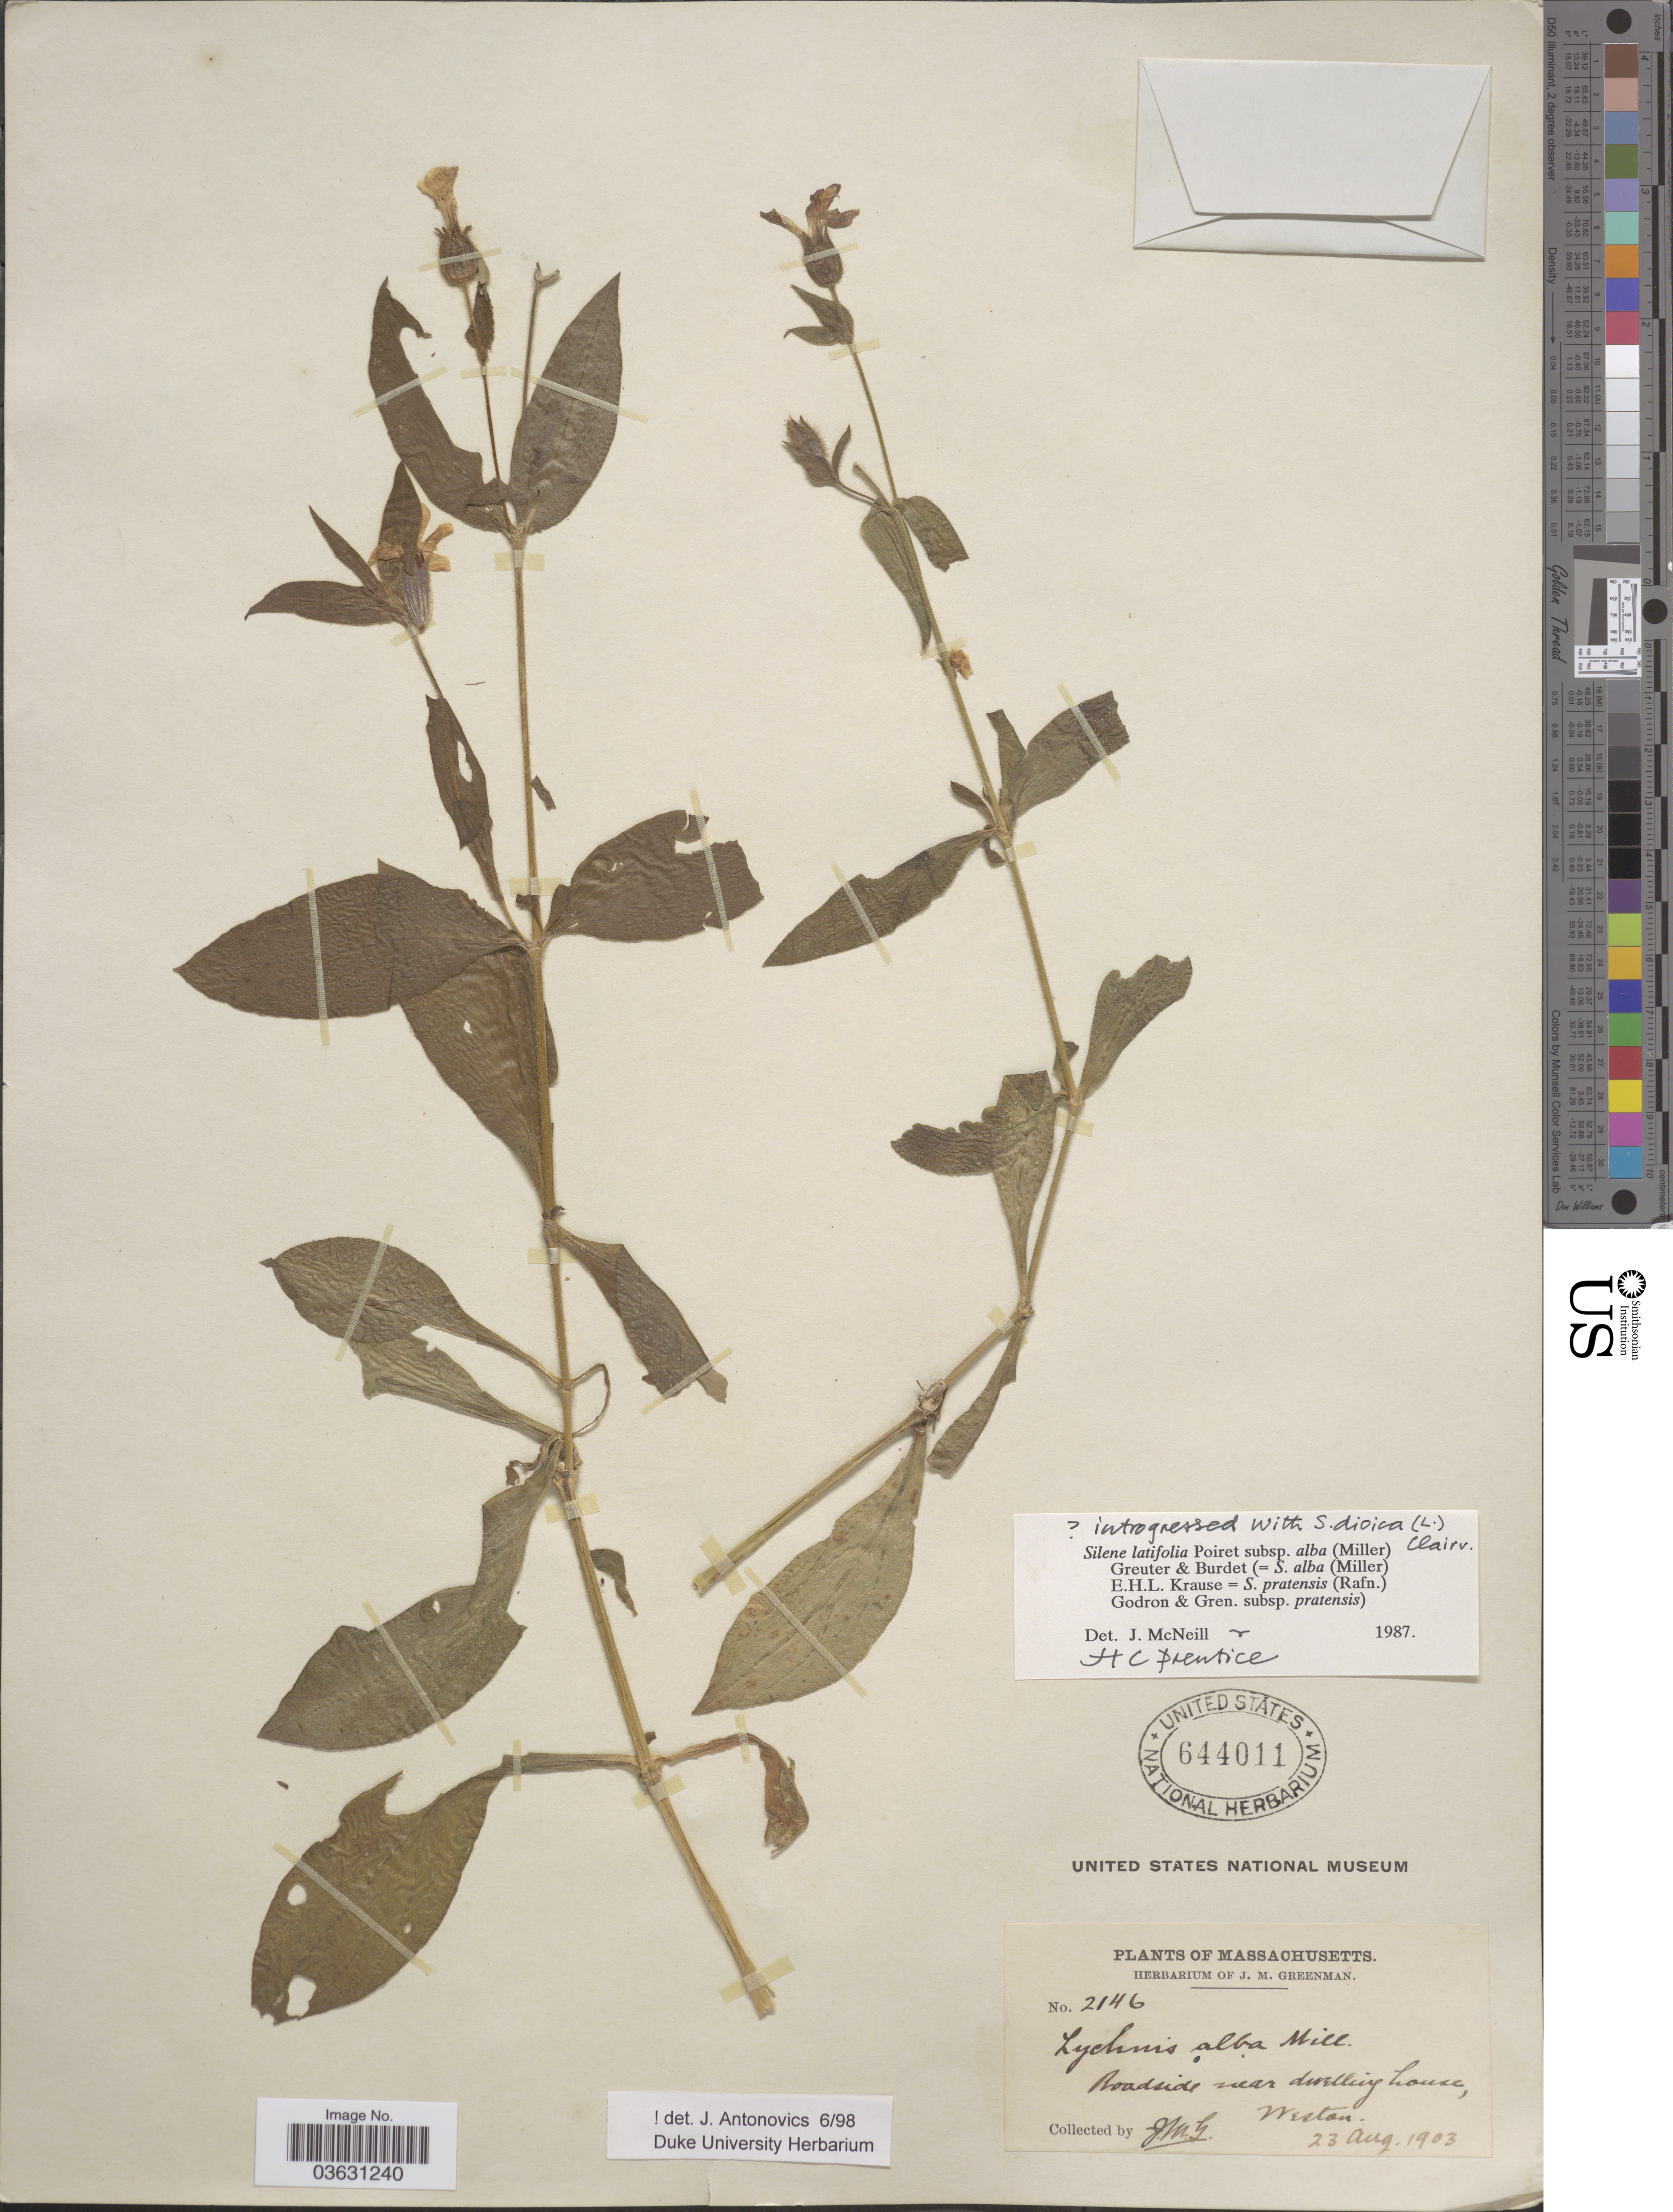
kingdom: Plantae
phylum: Tracheophyta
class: Magnoliopsida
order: Caryophyllales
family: Caryophyllaceae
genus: Silene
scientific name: Silene latifolia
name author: Poir.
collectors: J. M. Greenman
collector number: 2146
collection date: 1903-08-23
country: United States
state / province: Massachusetts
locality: Roadside near dwelling house, Weston.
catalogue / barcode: US 644011